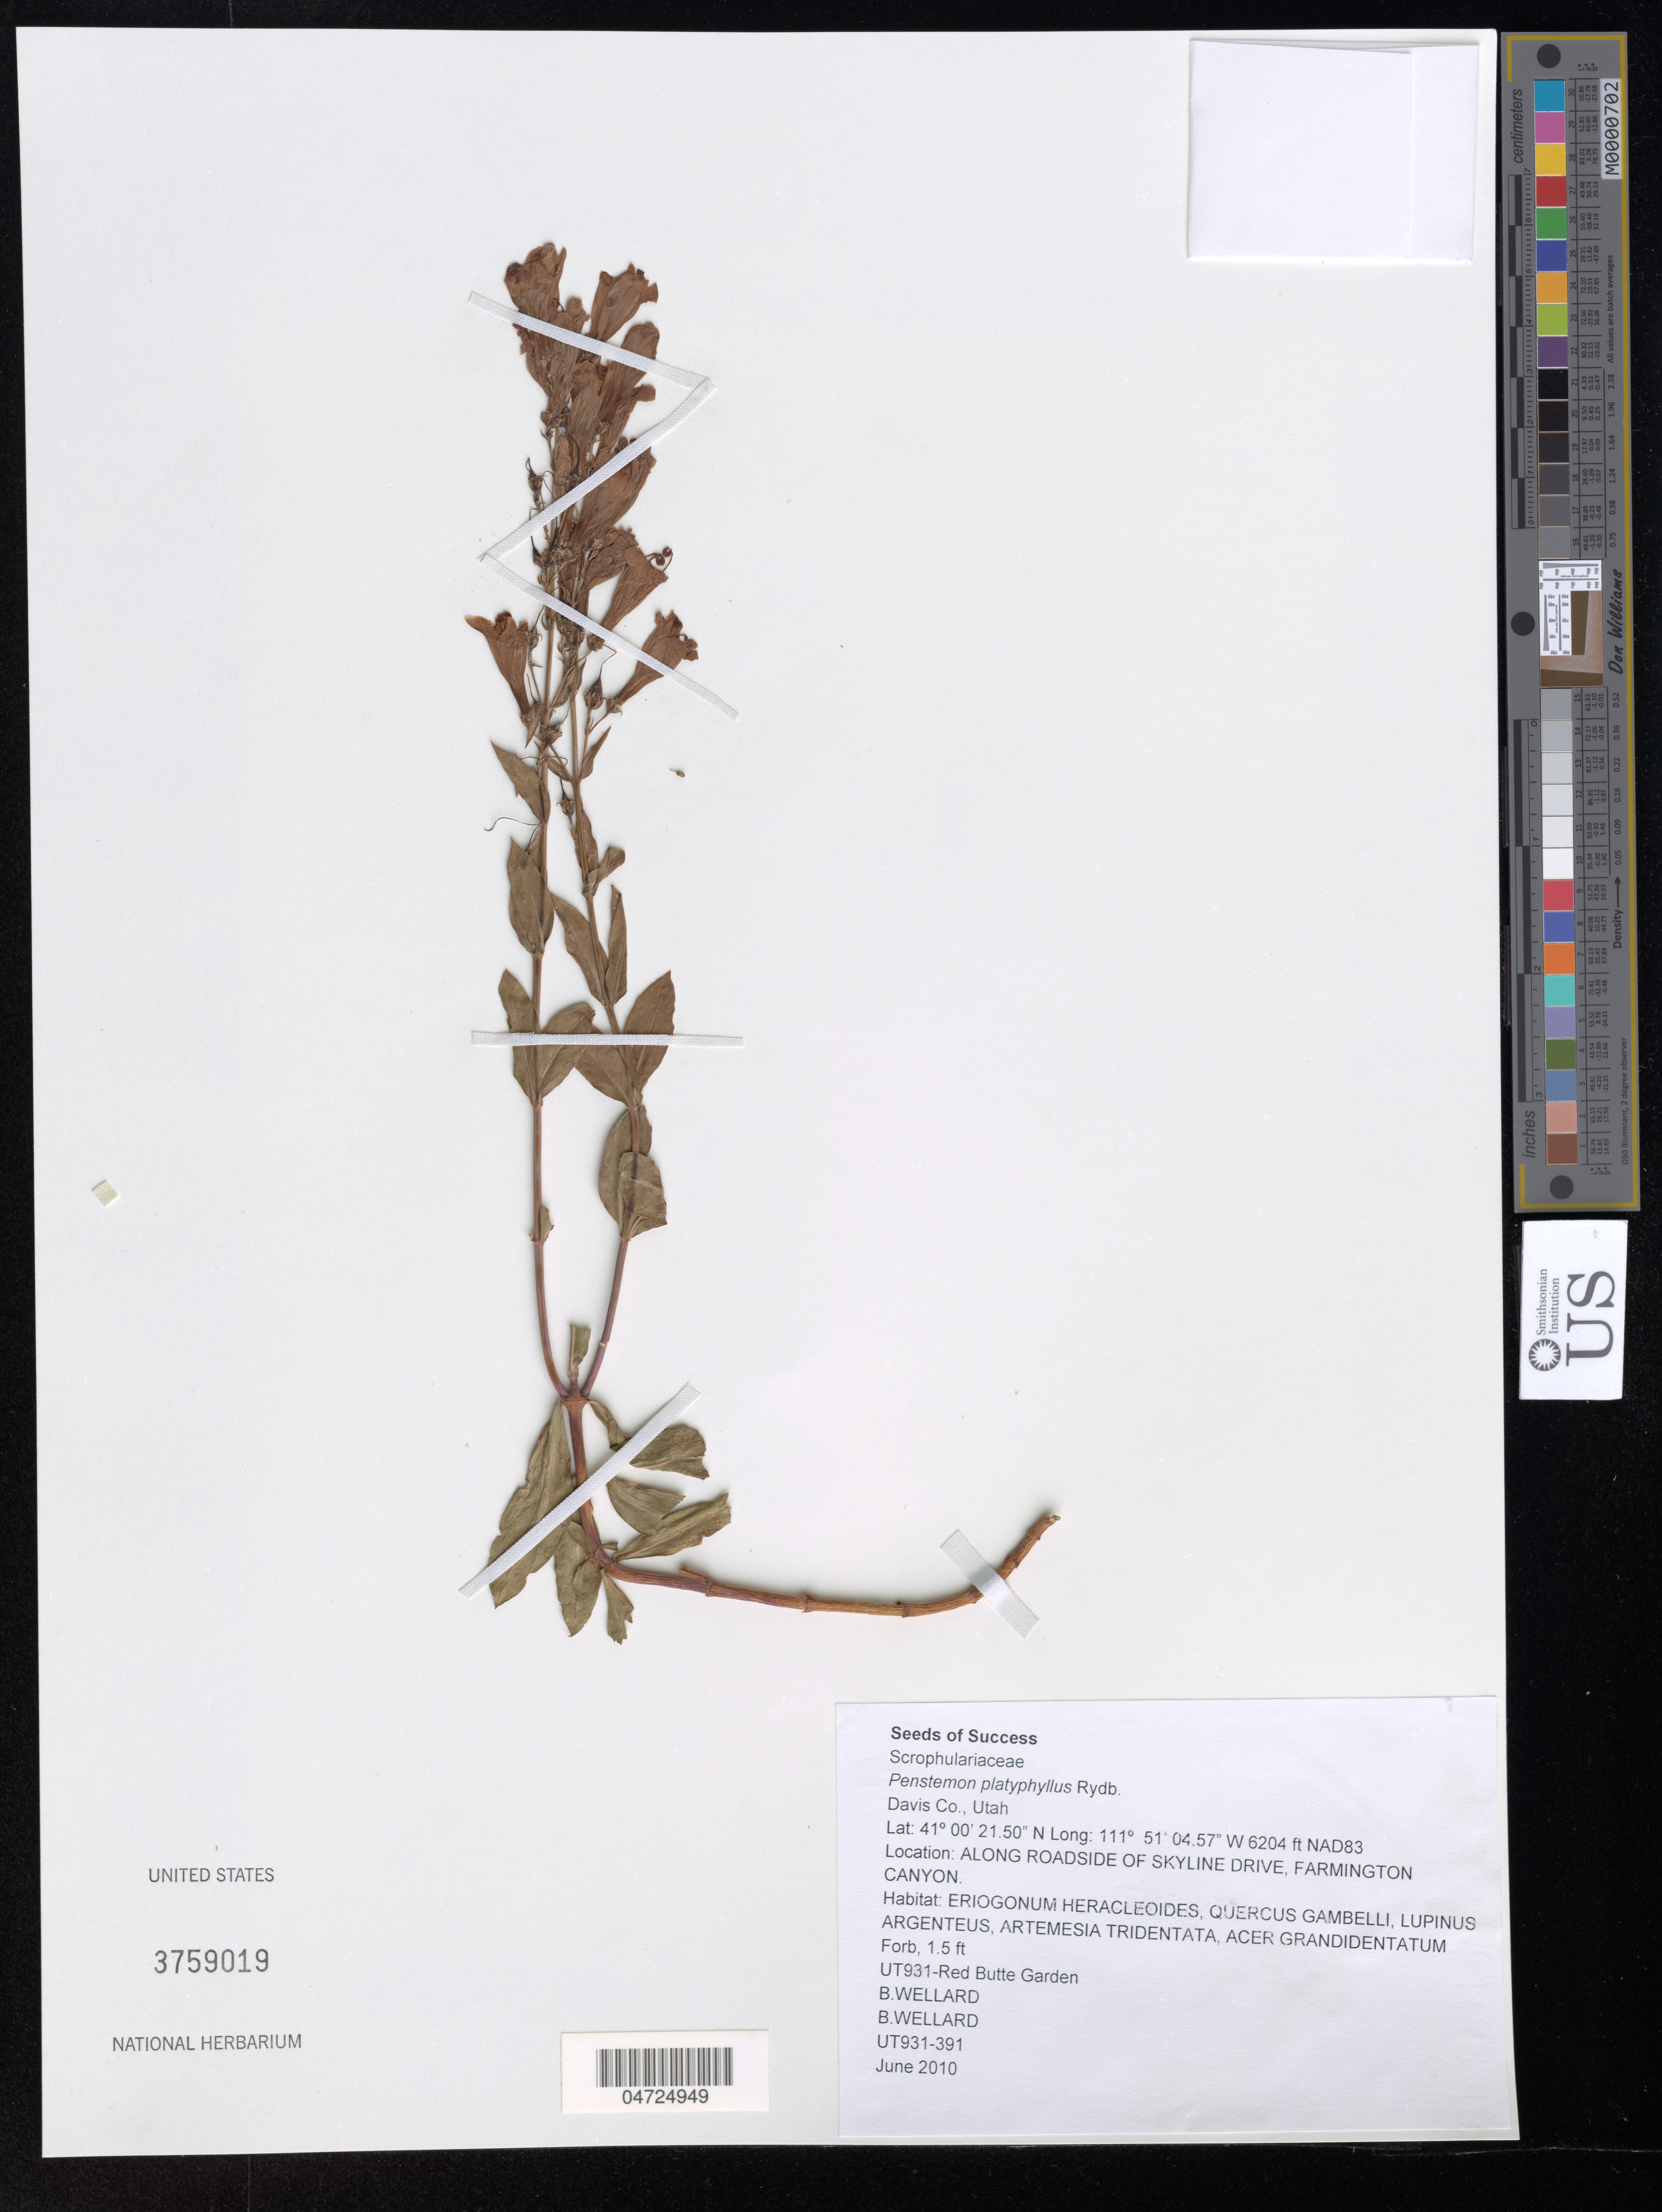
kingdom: Plantae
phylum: Tracheophyta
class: Magnoliopsida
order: Lamiales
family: Plantaginaceae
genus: Penstemon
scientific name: Penstemon platyphyllus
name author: Rydb.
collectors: B. Wellard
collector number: UT931-391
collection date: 2010-06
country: United States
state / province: Utah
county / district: Davis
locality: Davis Co. NAD83. Along roadside of Skyline Drive, Farmington Canyon. UT931-Red Butte Garden.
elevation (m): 1891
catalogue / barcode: US 3759019